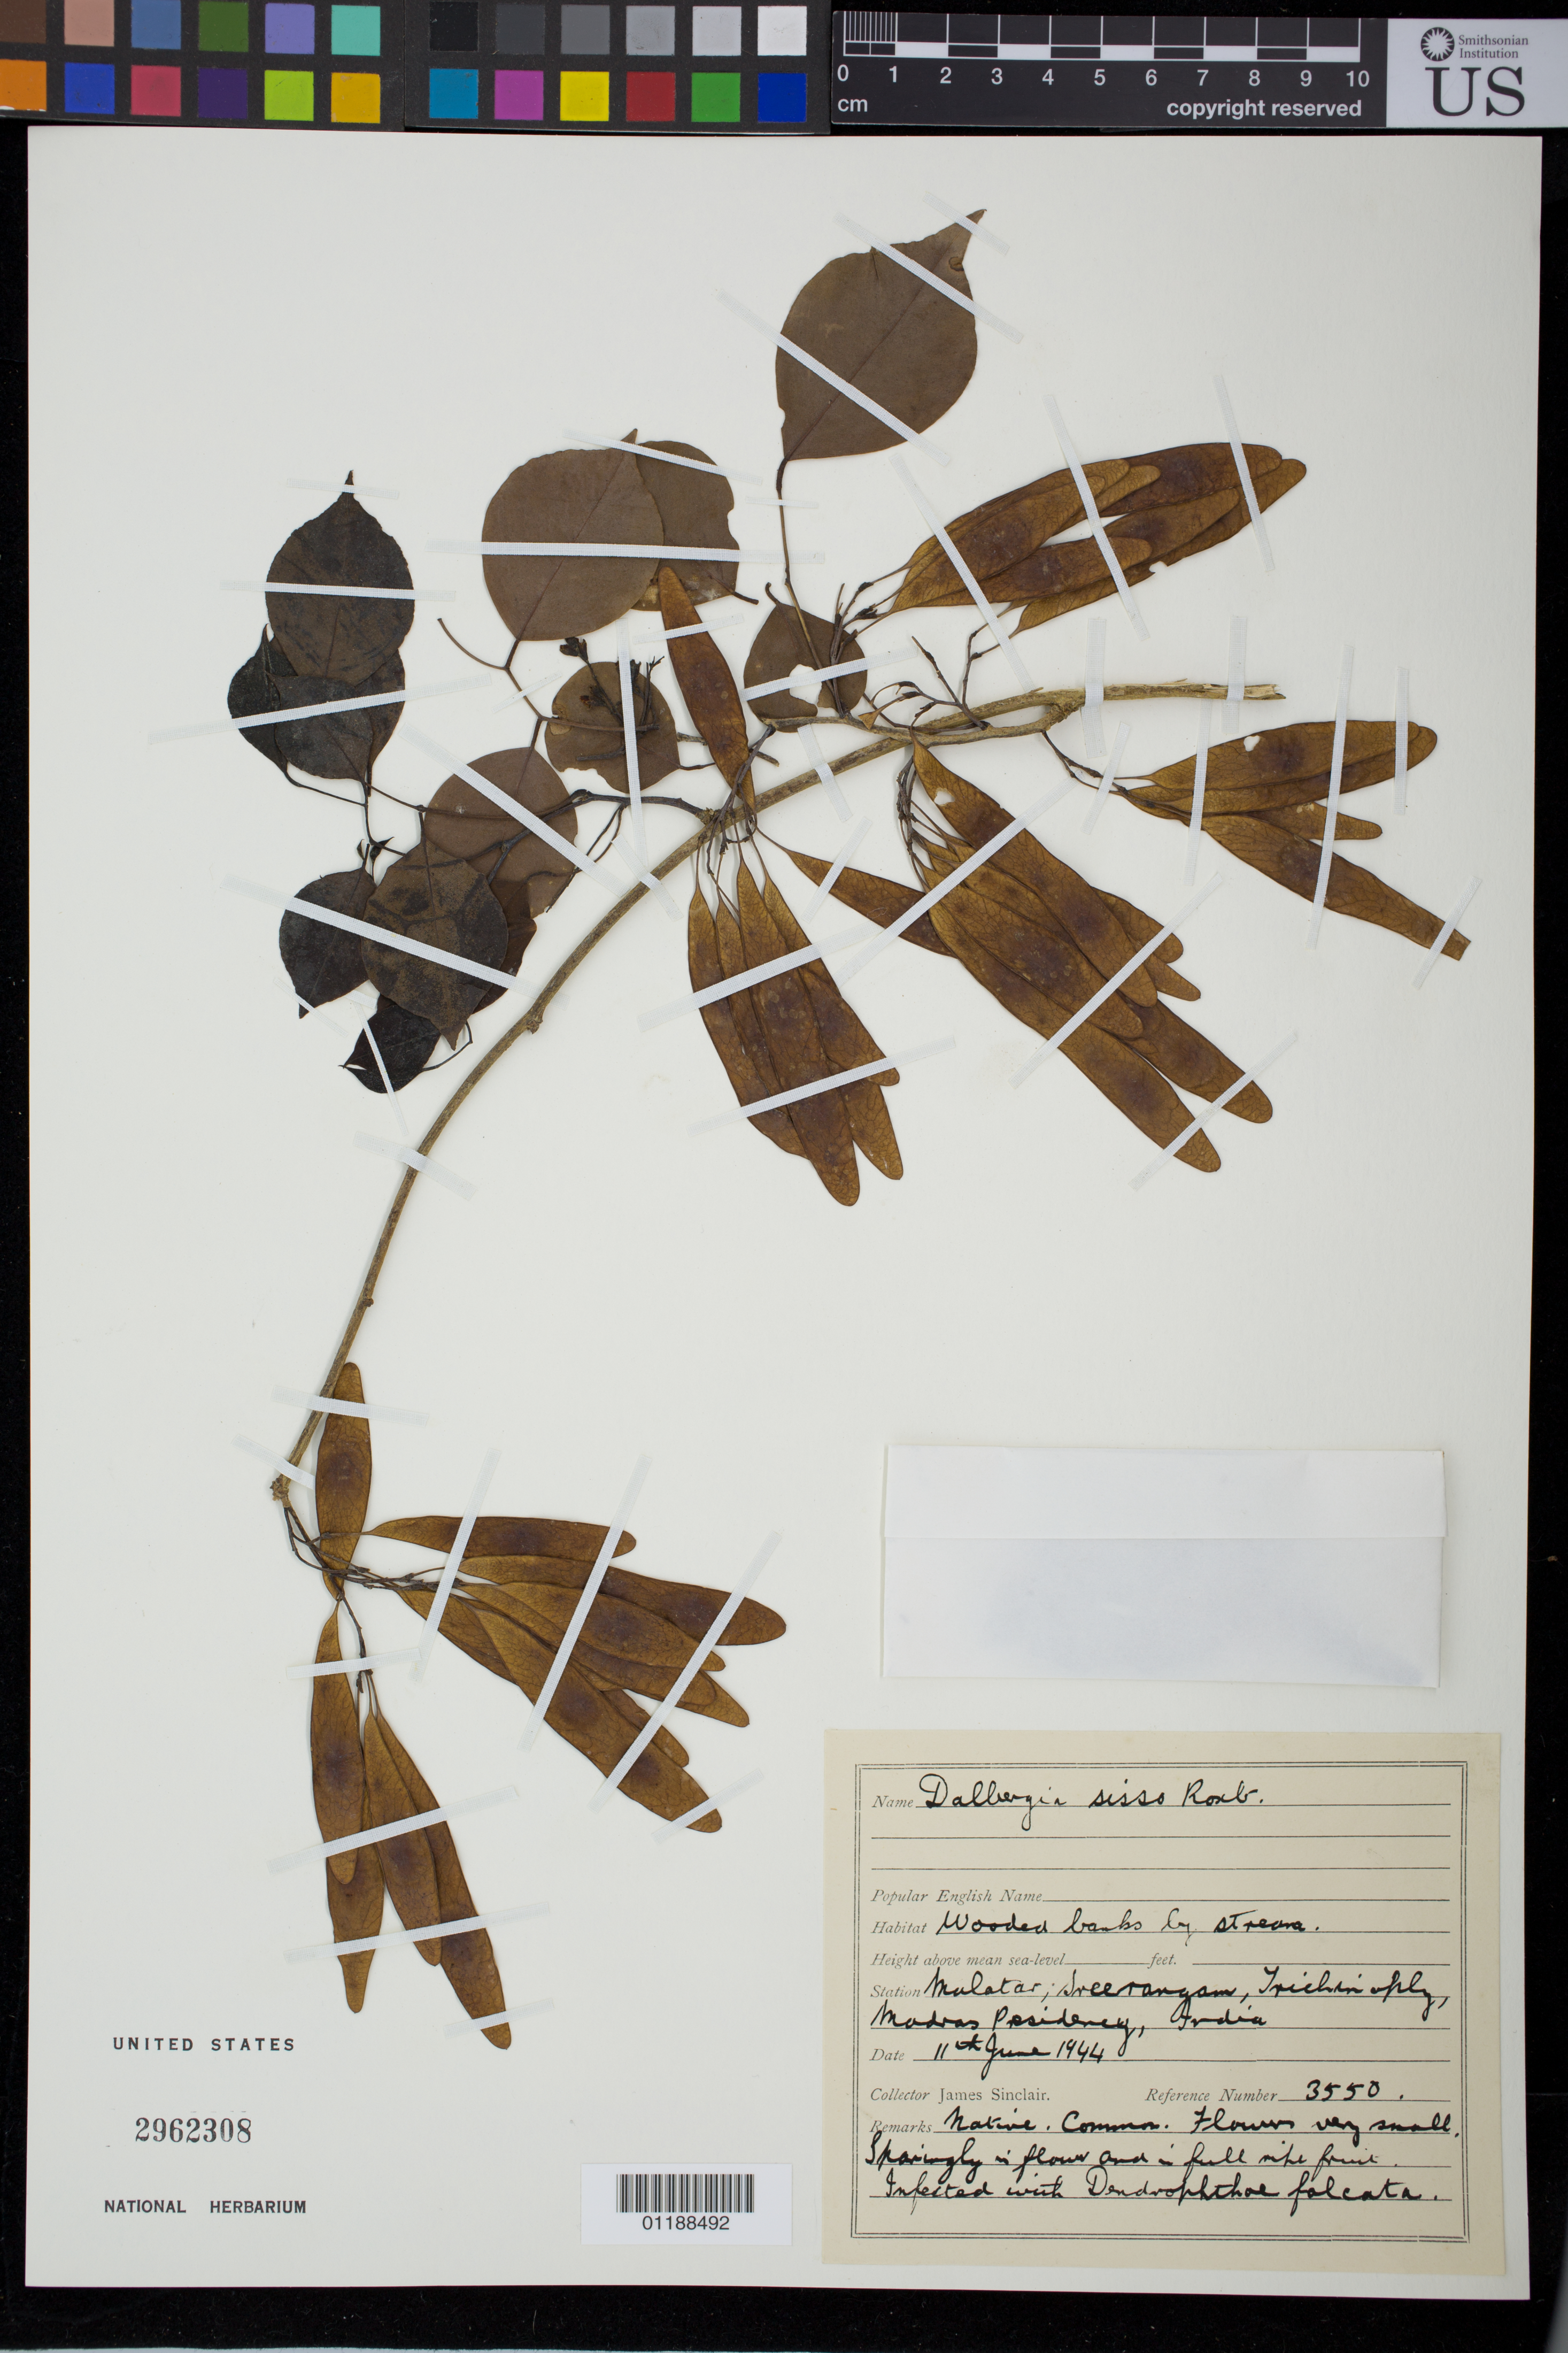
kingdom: Plantae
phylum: Tracheophyta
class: Magnoliopsida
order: Fabales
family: Fabaceae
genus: Dalbergia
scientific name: Dalbergia sissoo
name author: Roxb.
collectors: J. Sinclair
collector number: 3550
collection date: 1944-06-11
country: India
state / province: Tamil Nadu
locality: Srirangam, Tiruchirapalli, Madras Presidency, India. Wooded banks by stream.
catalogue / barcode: US 2962308